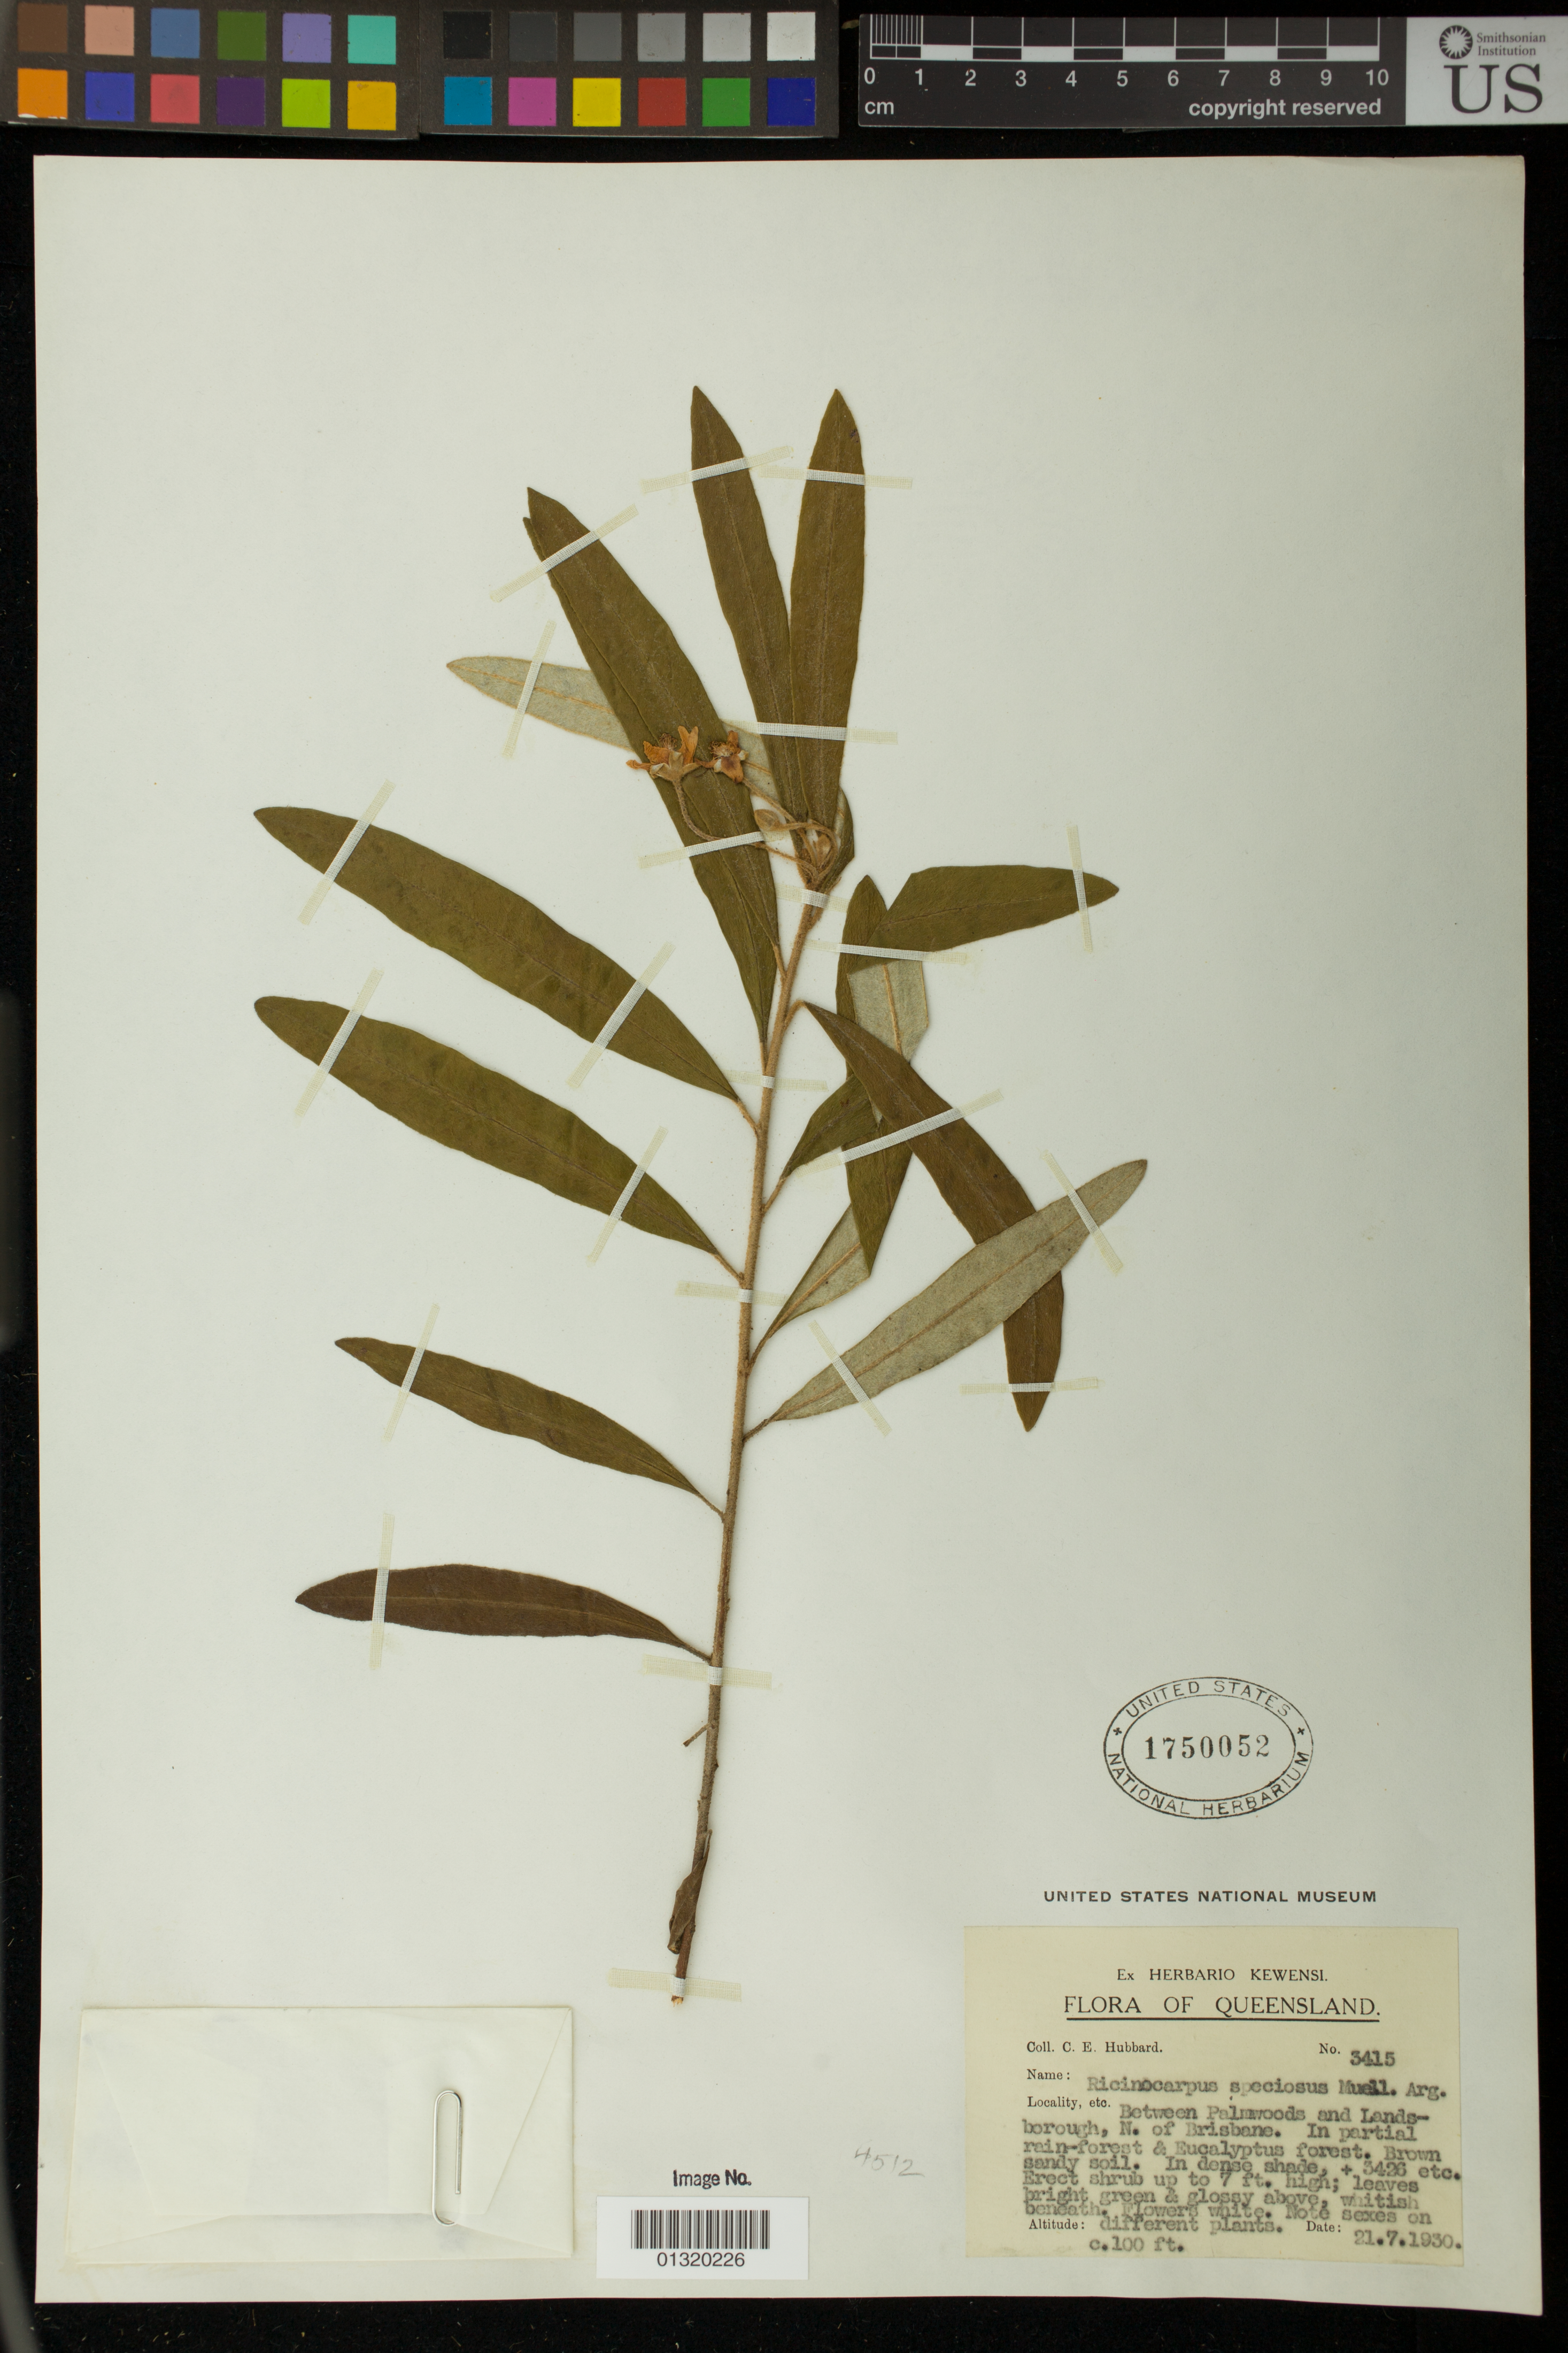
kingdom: Plantae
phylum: Tracheophyta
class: Magnoliopsida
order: Malpighiales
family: Euphorbiaceae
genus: Ricinocarpos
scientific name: Ricinocarpos speciosus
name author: Müll. Arg.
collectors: C. E. Hubbard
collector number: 3415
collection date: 1930-07-21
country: Australia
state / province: Queensland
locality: Between Palmwoods and Landsborough, N. of Brisbane.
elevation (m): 30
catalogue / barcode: US 1750052